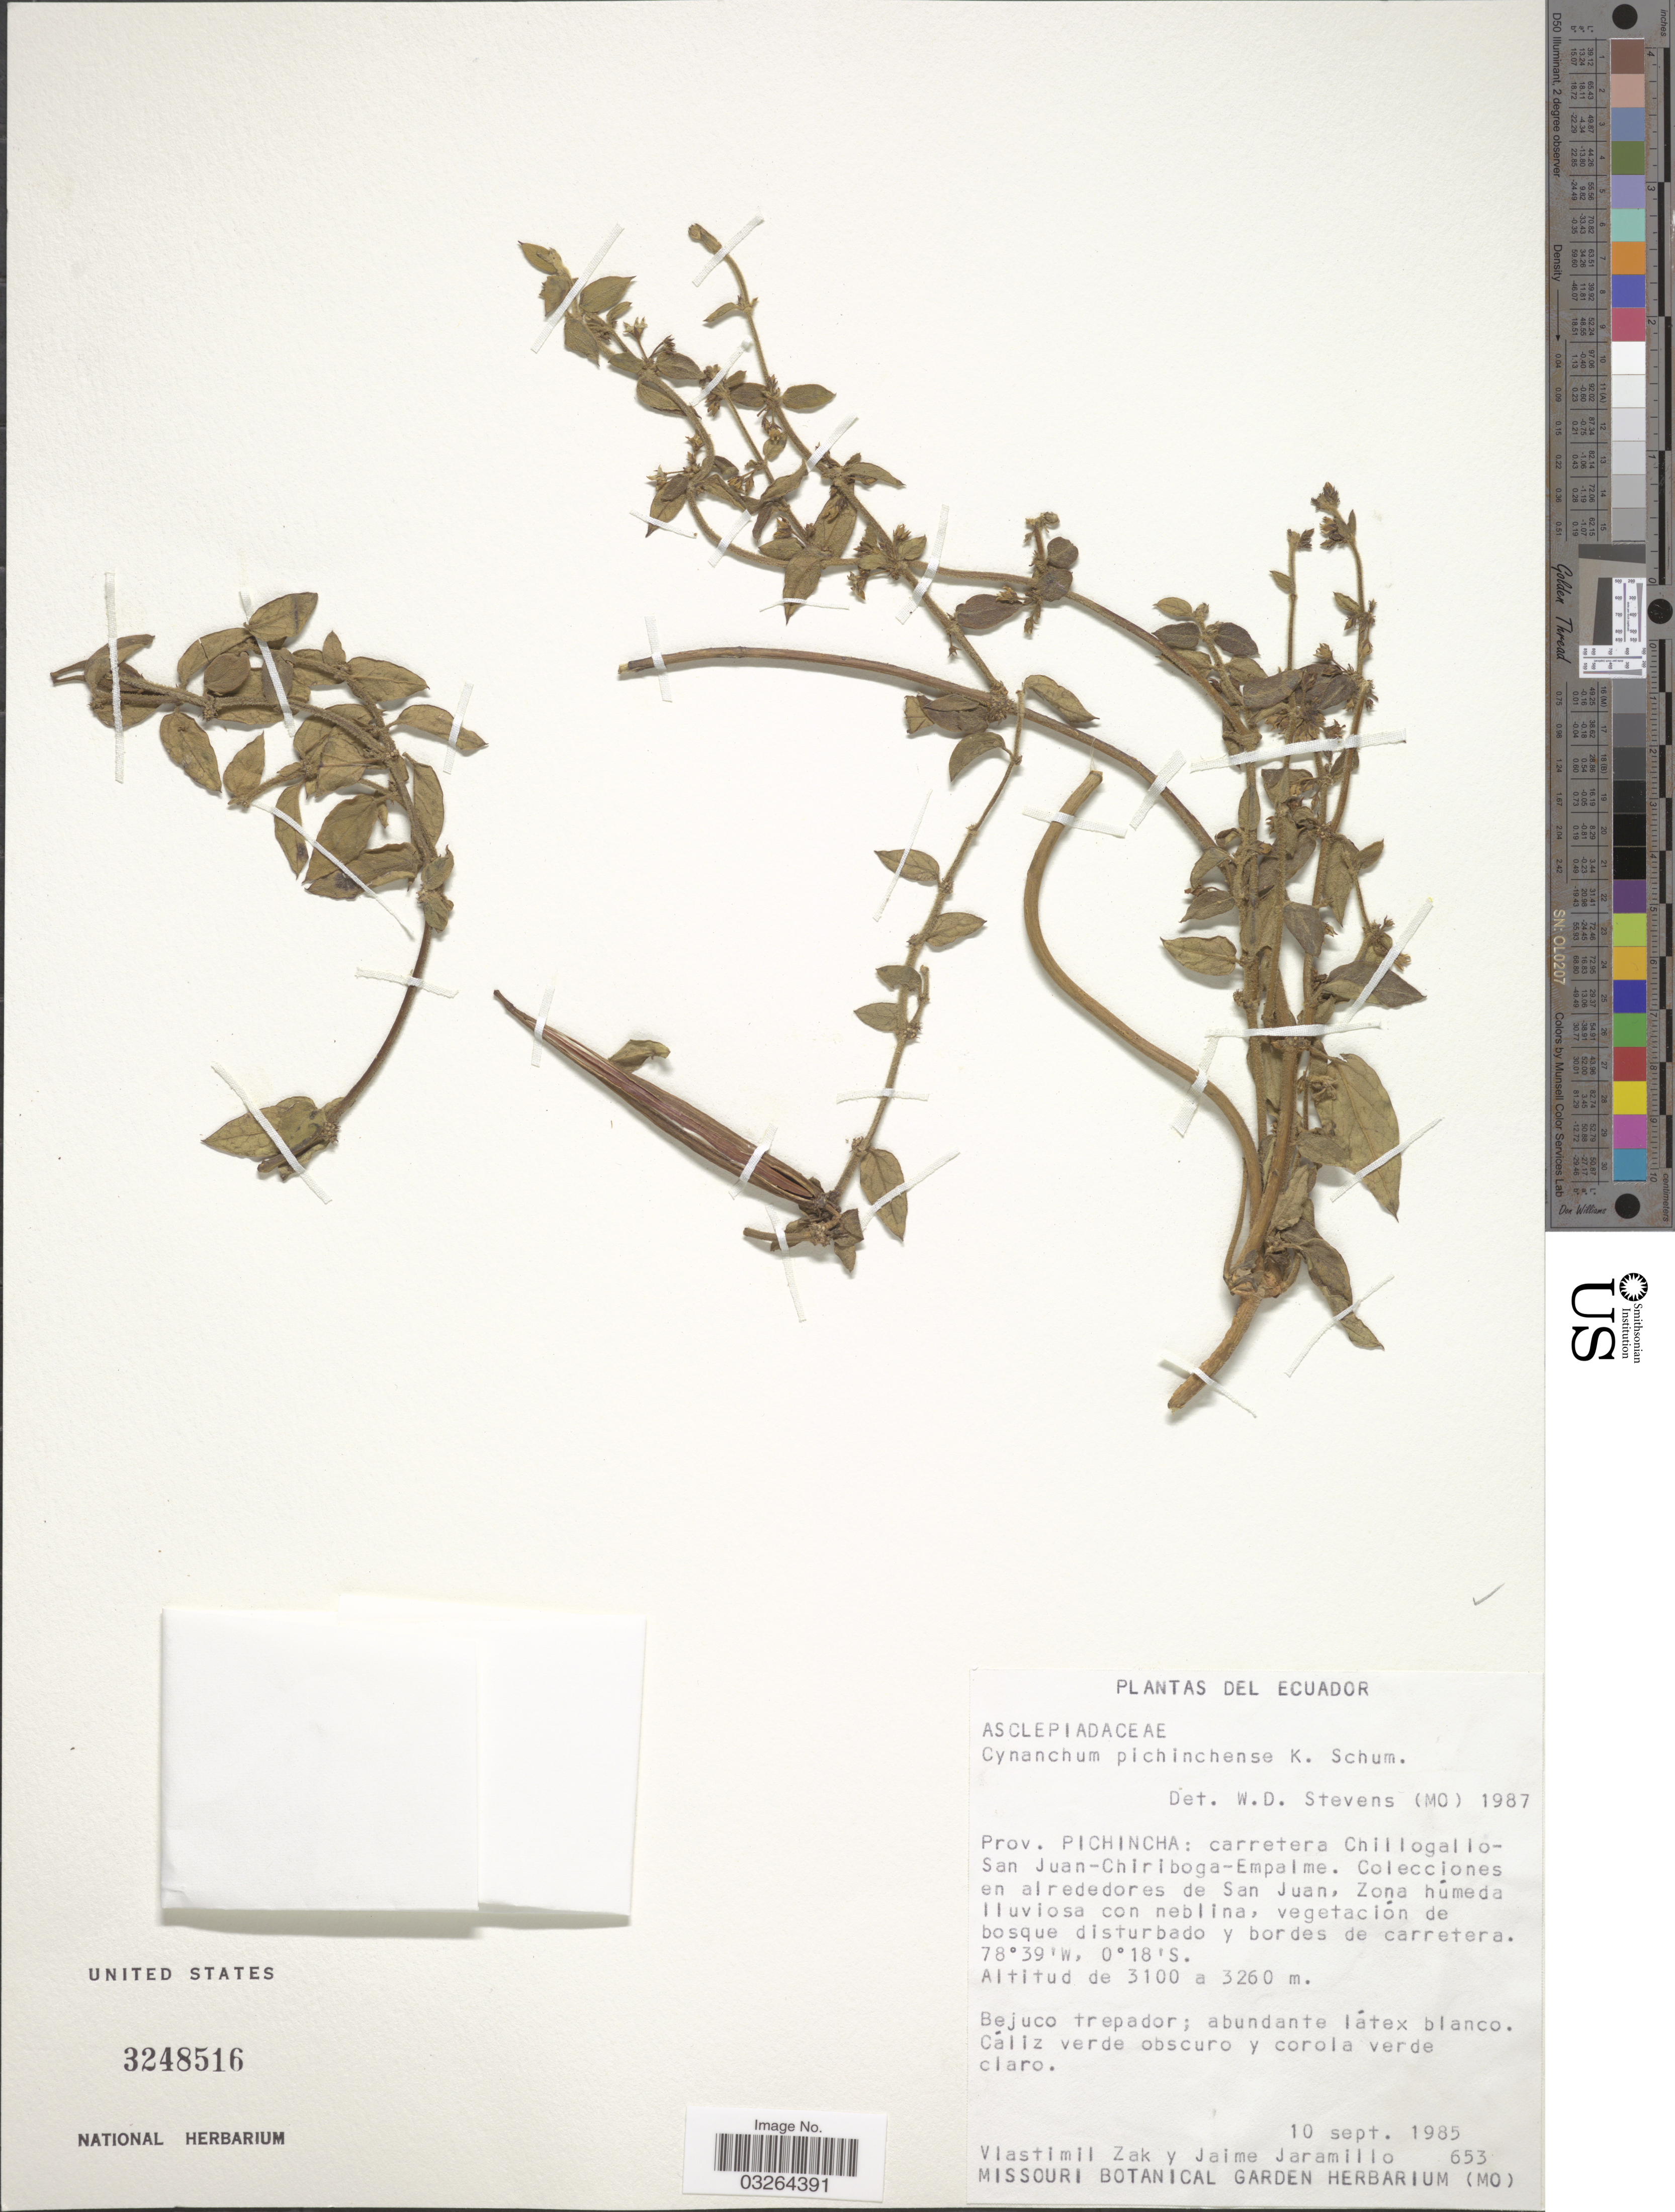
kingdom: Plantae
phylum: Tracheophyta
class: Magnoliopsida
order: Gentianales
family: Apocynaceae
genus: Cynanchum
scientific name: Cynanchum pichinchense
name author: K. Schum.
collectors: V. Zak & J. Jaramillo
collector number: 653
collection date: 1985-09-10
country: Ecuador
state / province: Pichincha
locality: Carretera Chillogallo-San Juan-Chiriboga-Empalme. Colecciones en alrededores de San Juan, Zona húmeda lluviosa con neblina.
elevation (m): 3100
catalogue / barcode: US 3248516